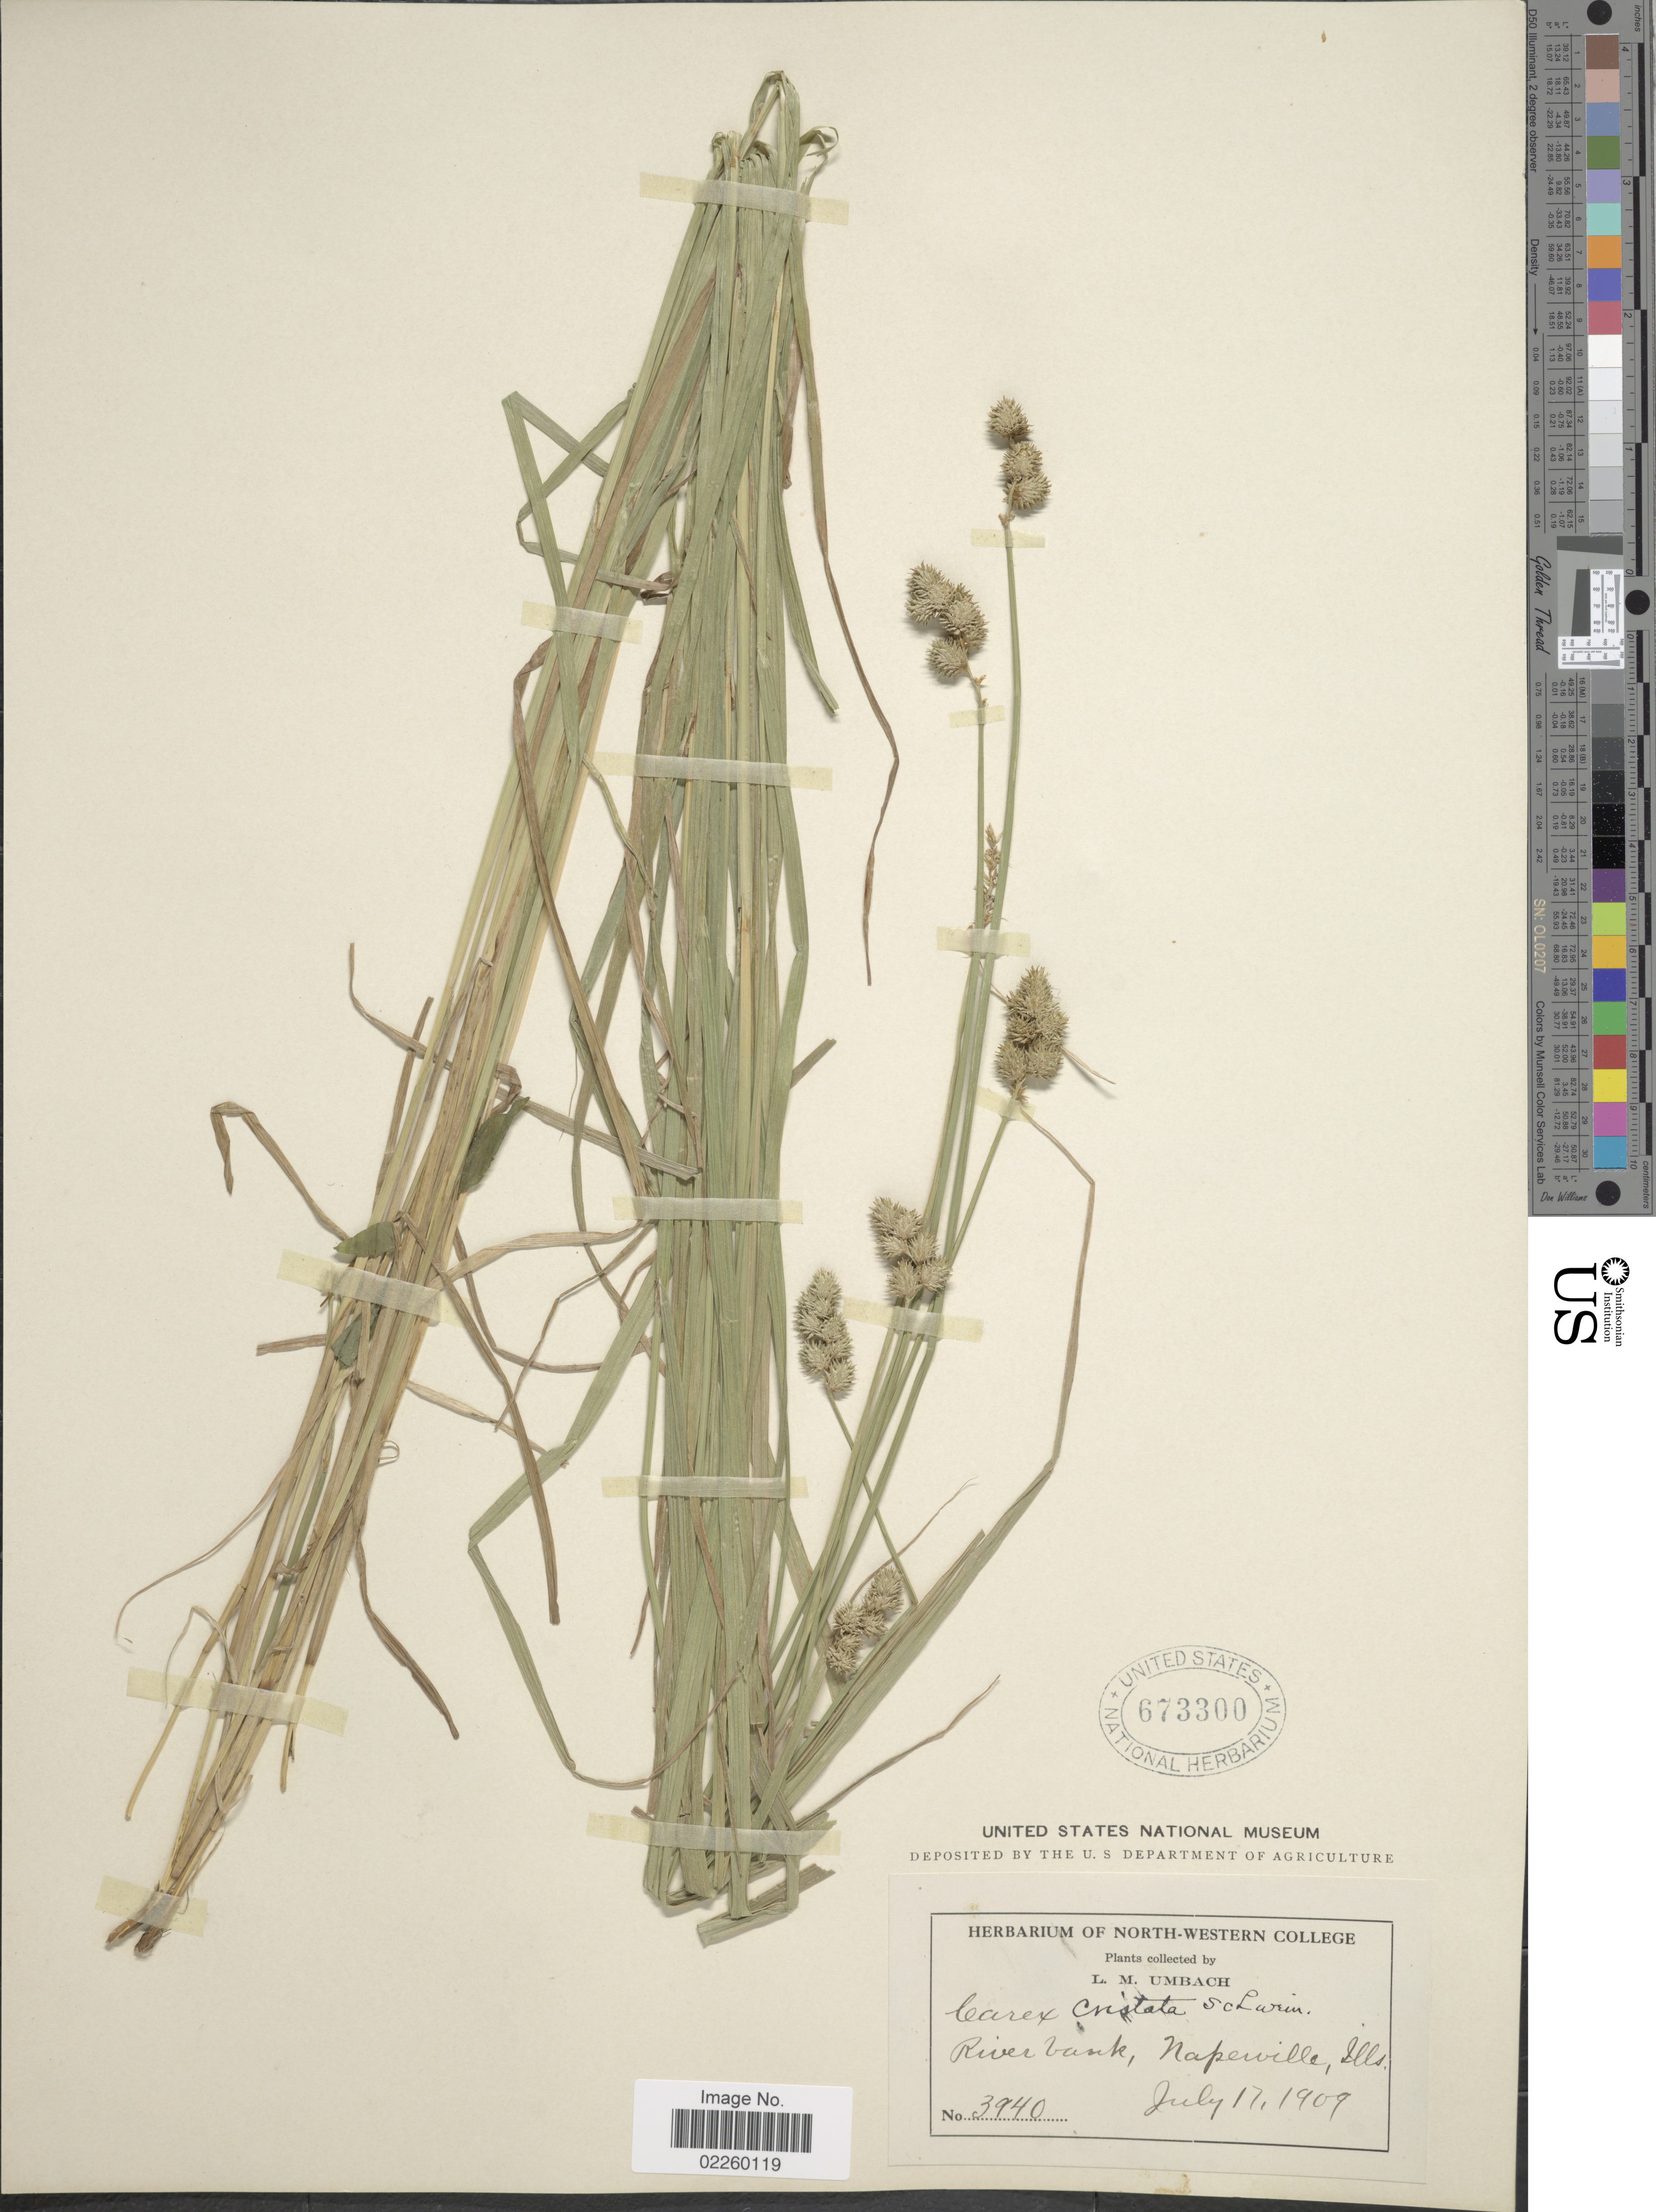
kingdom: Plantae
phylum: Tracheophyta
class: Liliopsida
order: Poales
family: Cyperaceae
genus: Carex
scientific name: Carex cristatella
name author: Britton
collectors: L. M. Umbach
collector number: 3940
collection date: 1909-07-17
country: United States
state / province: Illinois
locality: Naperville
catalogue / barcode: US 673300